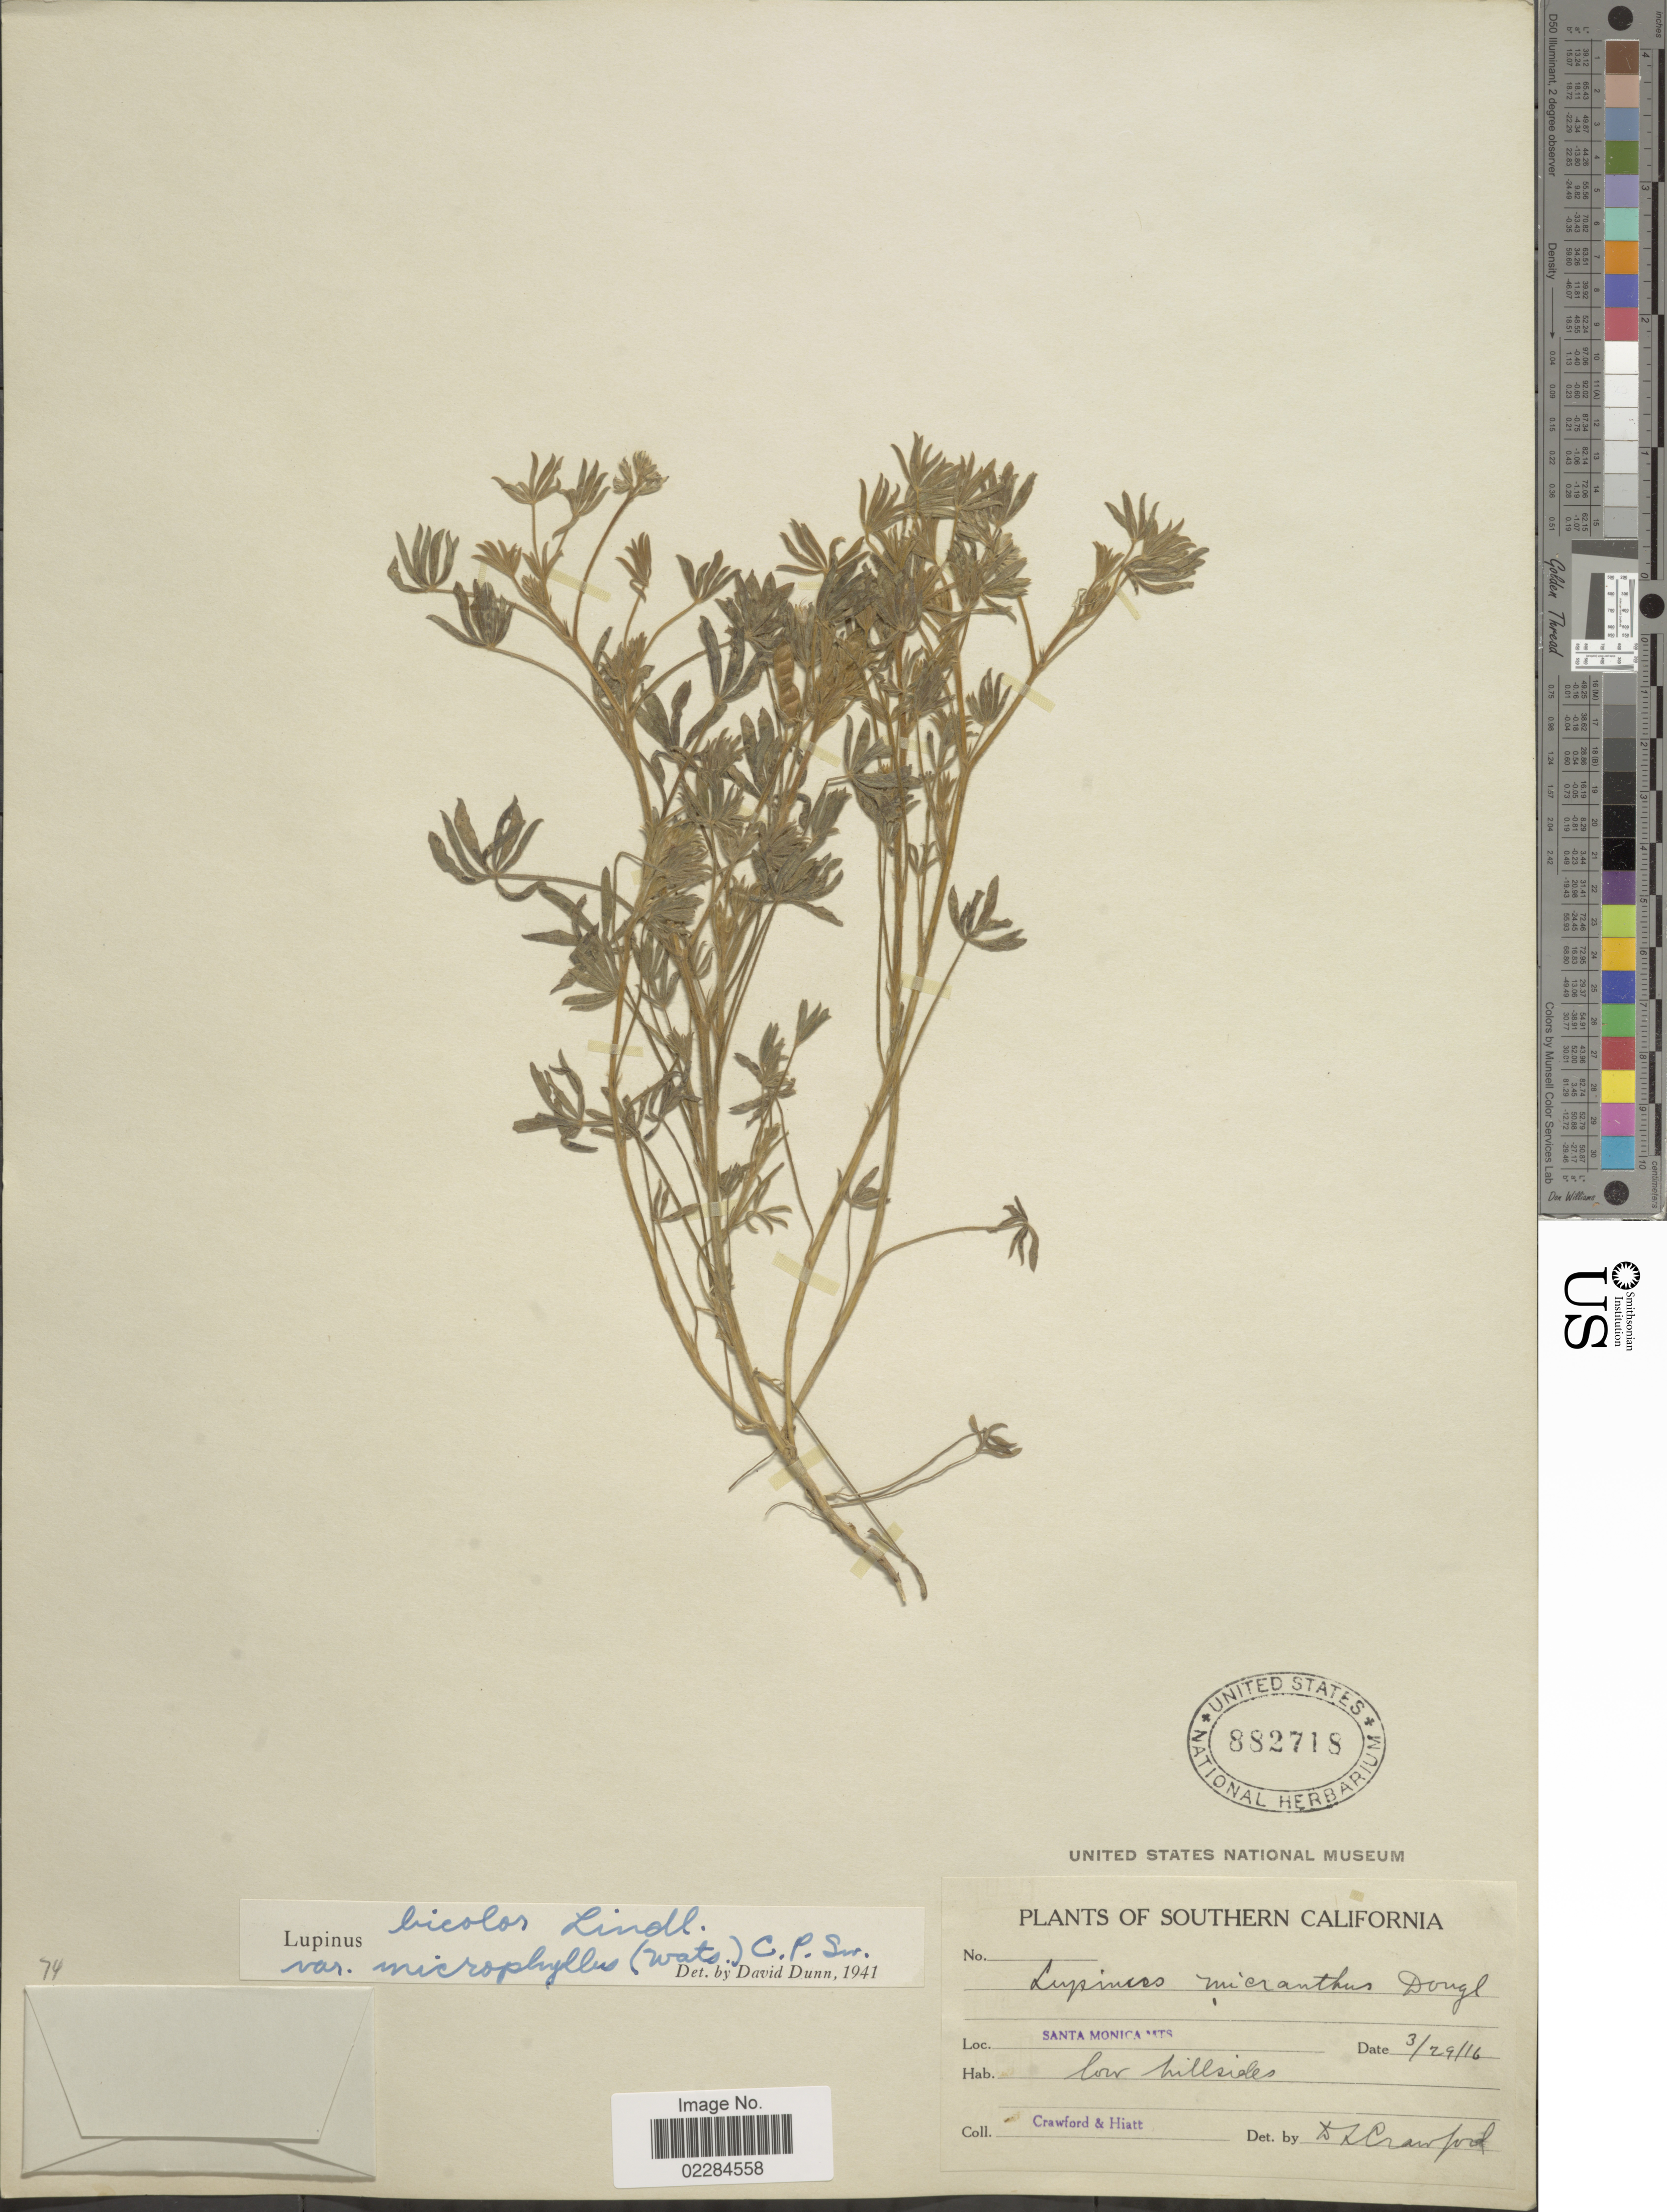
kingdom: Plantae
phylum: Tracheophyta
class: Magnoliopsida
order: Fabales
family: Fabaceae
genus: Lupinus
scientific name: Lupinus bicolor var. microphyllus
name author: Lindl.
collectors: Crawford & Hiatt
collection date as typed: Transcribed d/m/y: 29/3/16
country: United States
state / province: California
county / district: Los Angeles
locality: Southern California. Santa Monica Mts, low hillsides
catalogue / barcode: US 882718